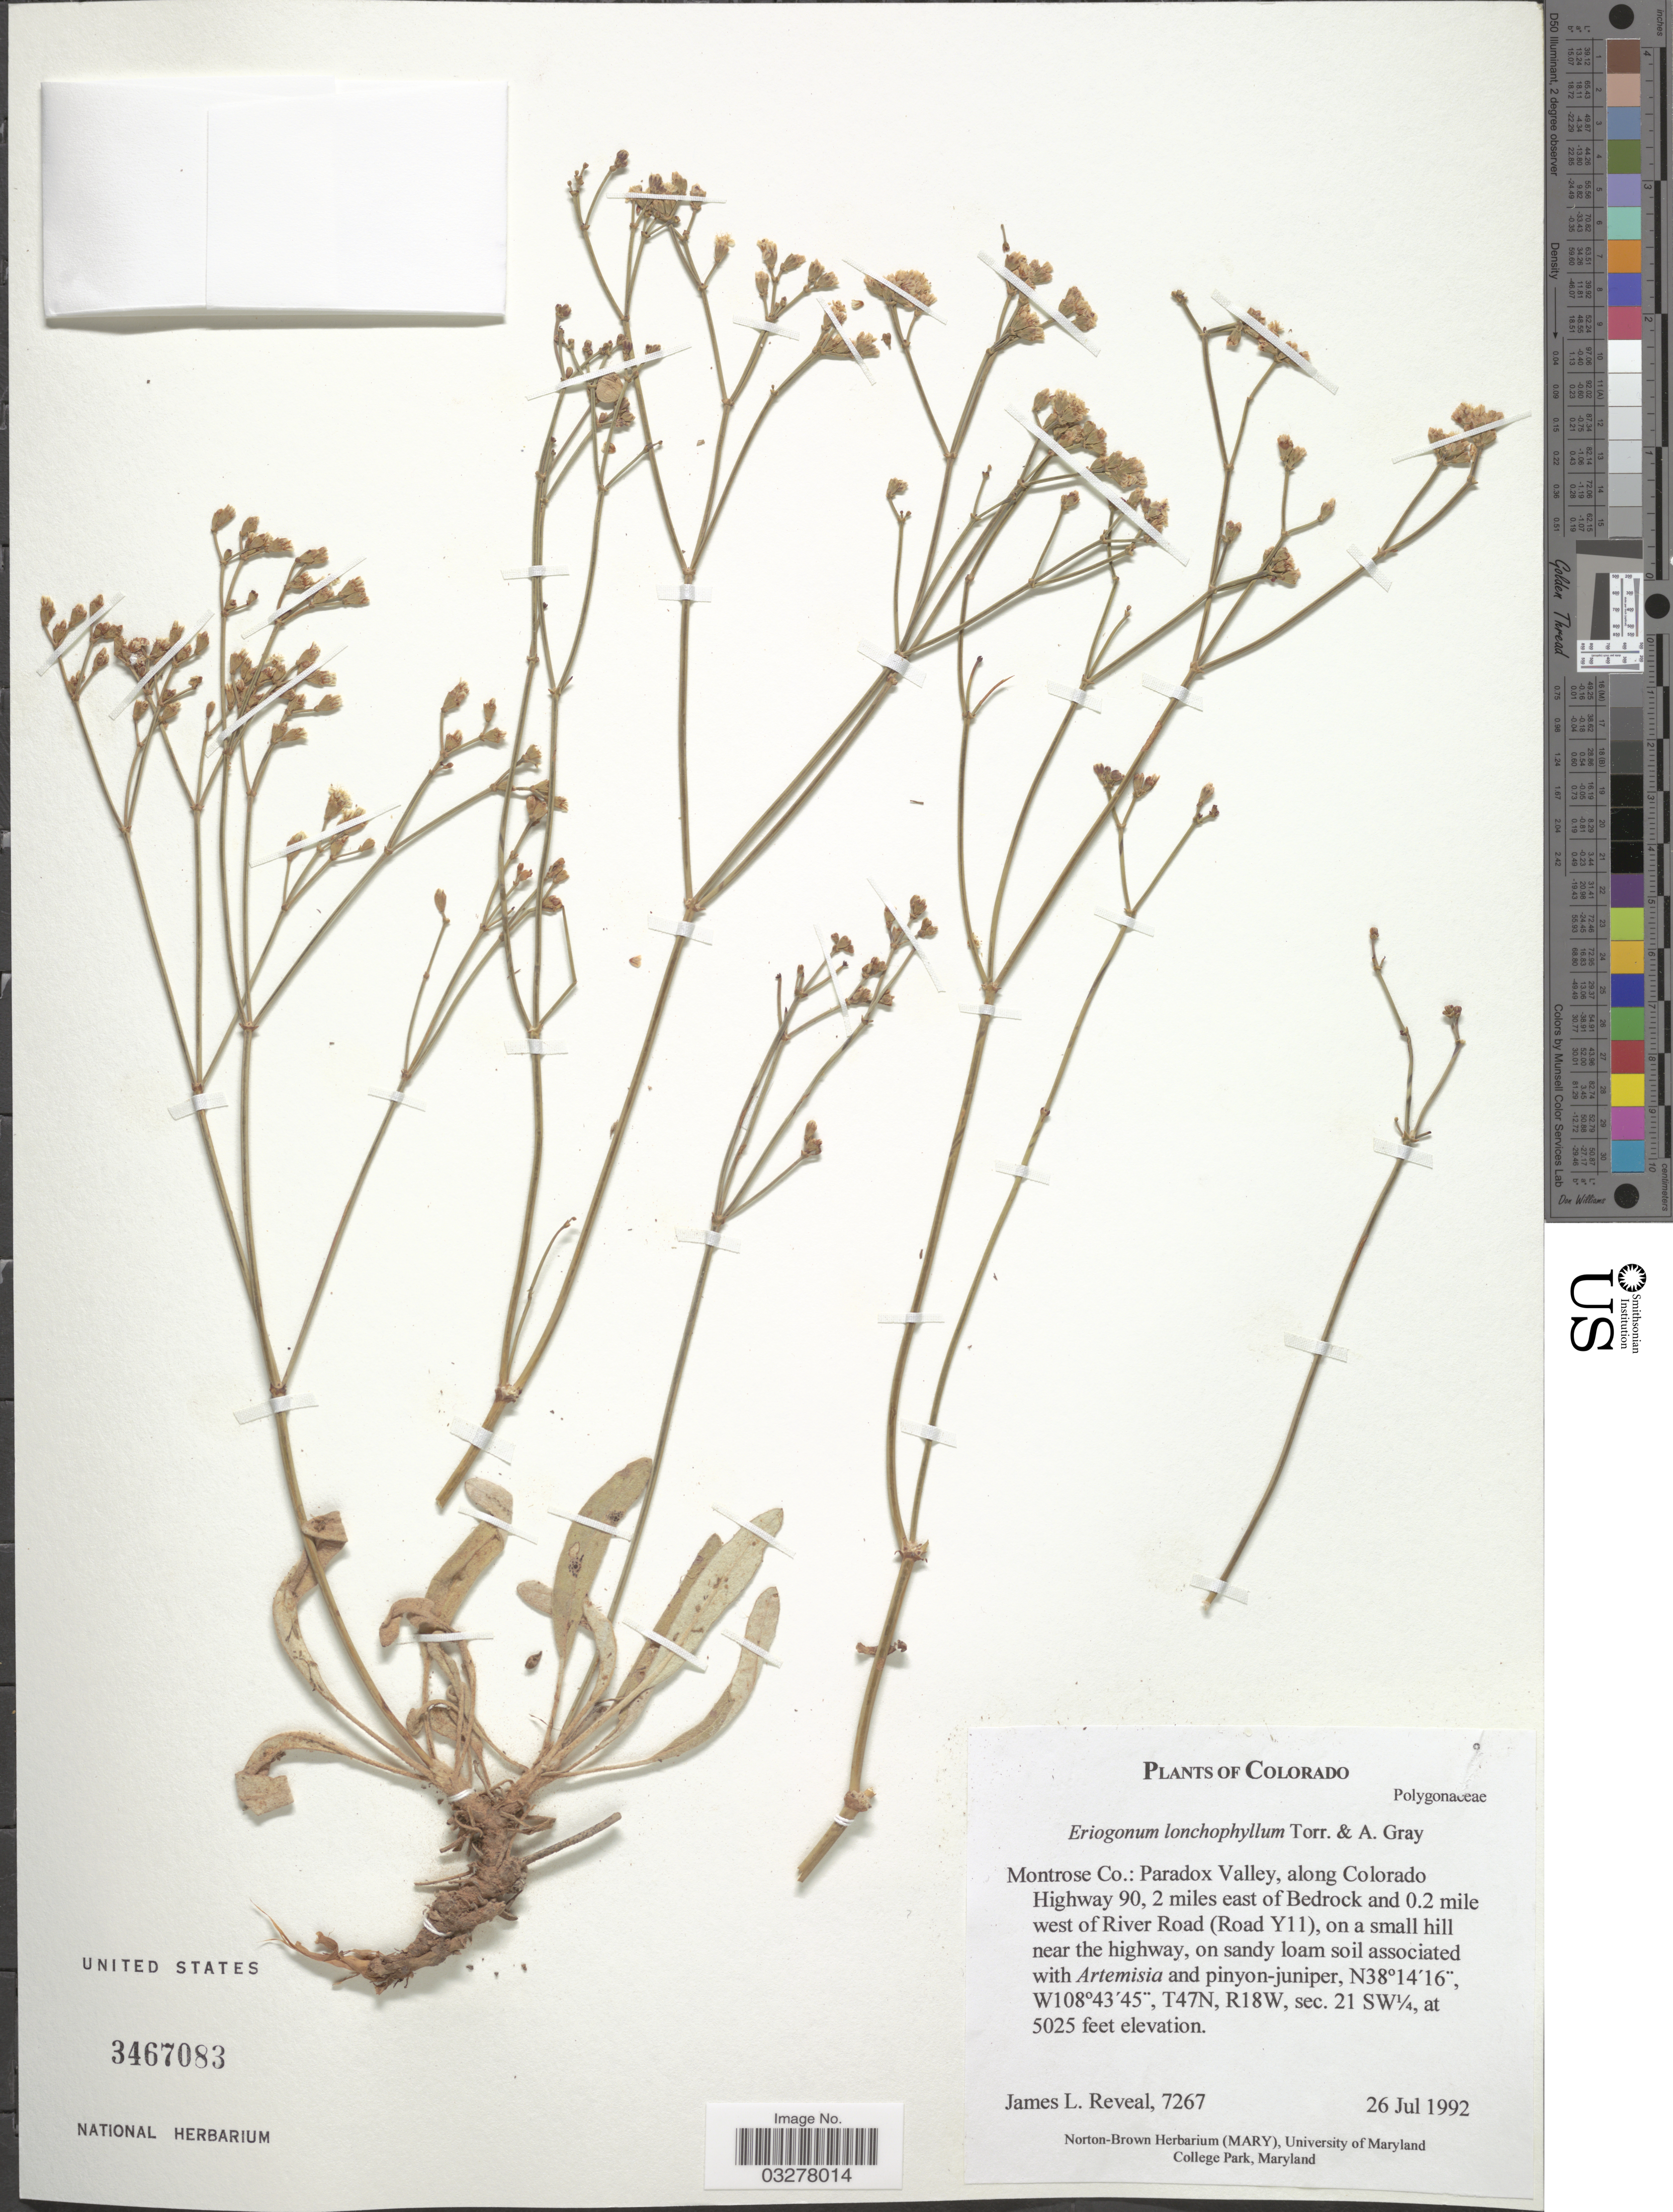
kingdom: Plantae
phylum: Tracheophyta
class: Magnoliopsida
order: Caryophyllales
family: Polygonaceae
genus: Eriogonum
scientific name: Eriogonum lonchophyllum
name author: Torr. & A. Gray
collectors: J. L. Reveal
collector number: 7267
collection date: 1992-07-26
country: United States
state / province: Colorado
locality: Montrose Co.: Paradox Valley, along Colorado Highway 90, 2 miles east of Bedrock and 0.2 mile west of River Road (Road Y11). T47N, R18W, sec. 21 SW¼.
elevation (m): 1532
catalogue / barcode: US 3467083